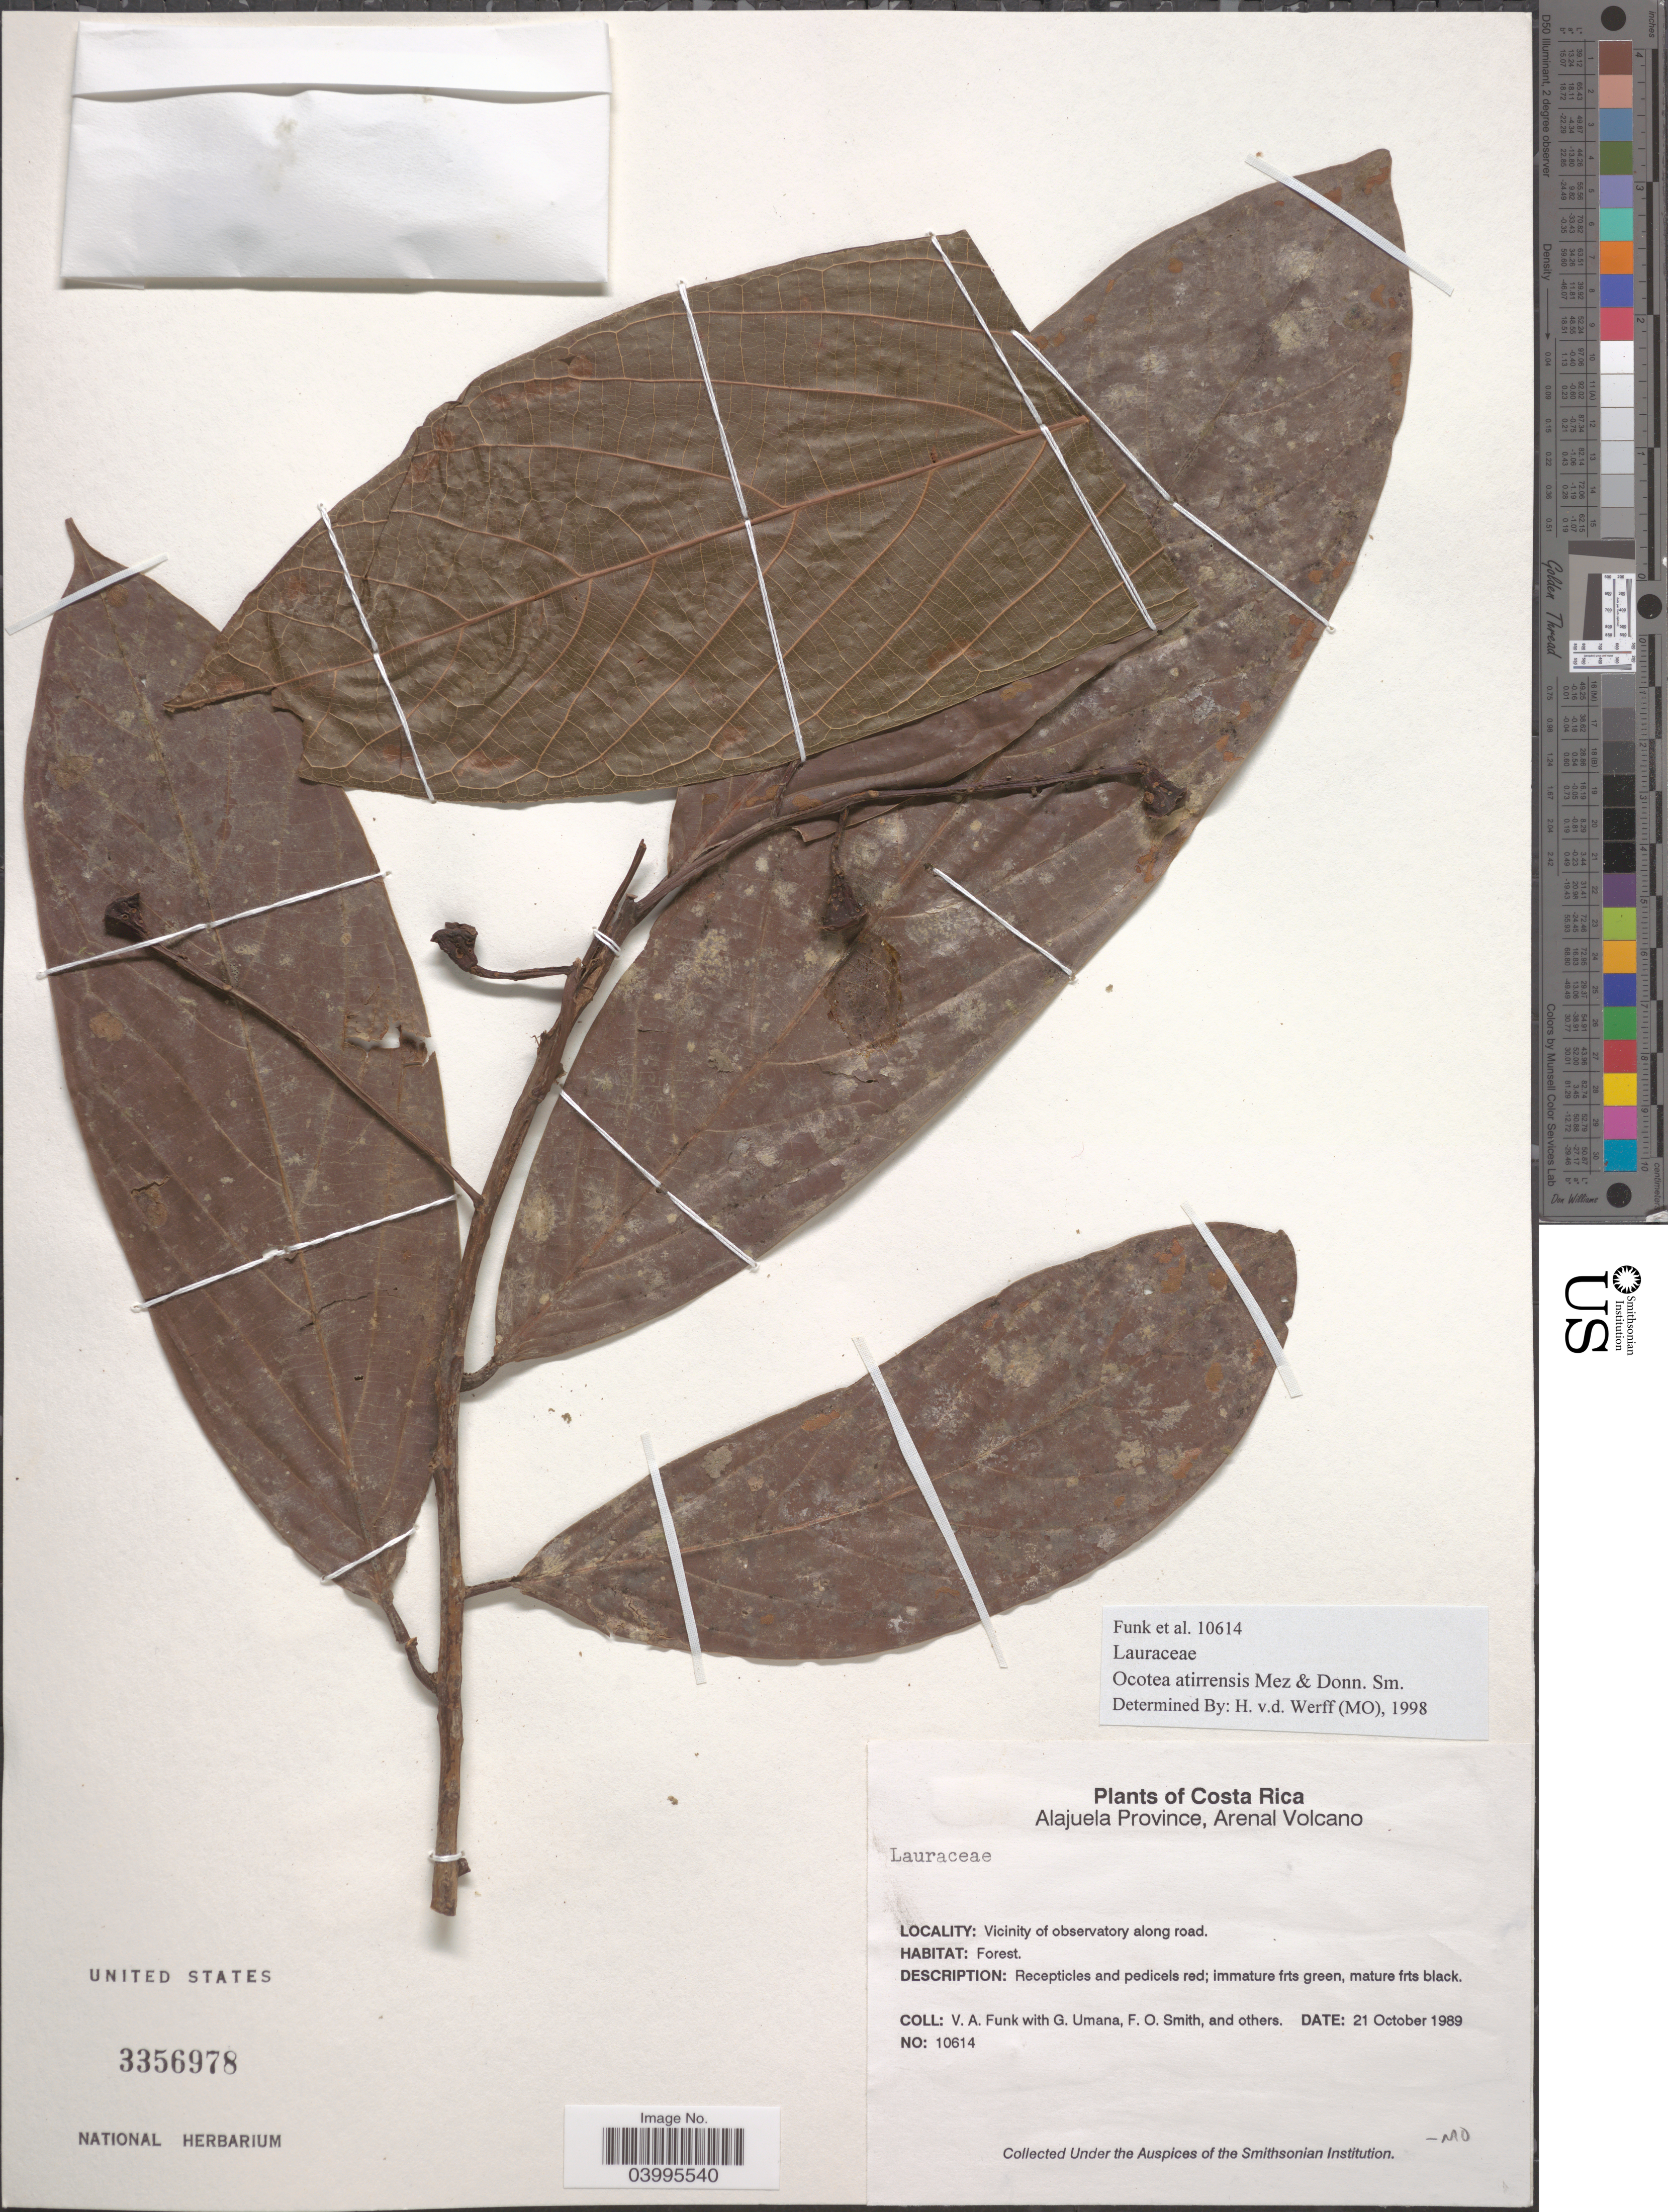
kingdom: Plantae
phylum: Tracheophyta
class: Magnoliopsida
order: Laurales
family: Lauraceae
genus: Ocotea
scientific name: Ocotea atirrensis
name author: Mez & Donn. Sm.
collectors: V. Funk, G. Umana, F. Smith & et al.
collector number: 10614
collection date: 1989-10-21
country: Costa Rica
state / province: Alajuela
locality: Arenal Volcano. Vicinity of observatory along road.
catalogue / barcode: US 3356978